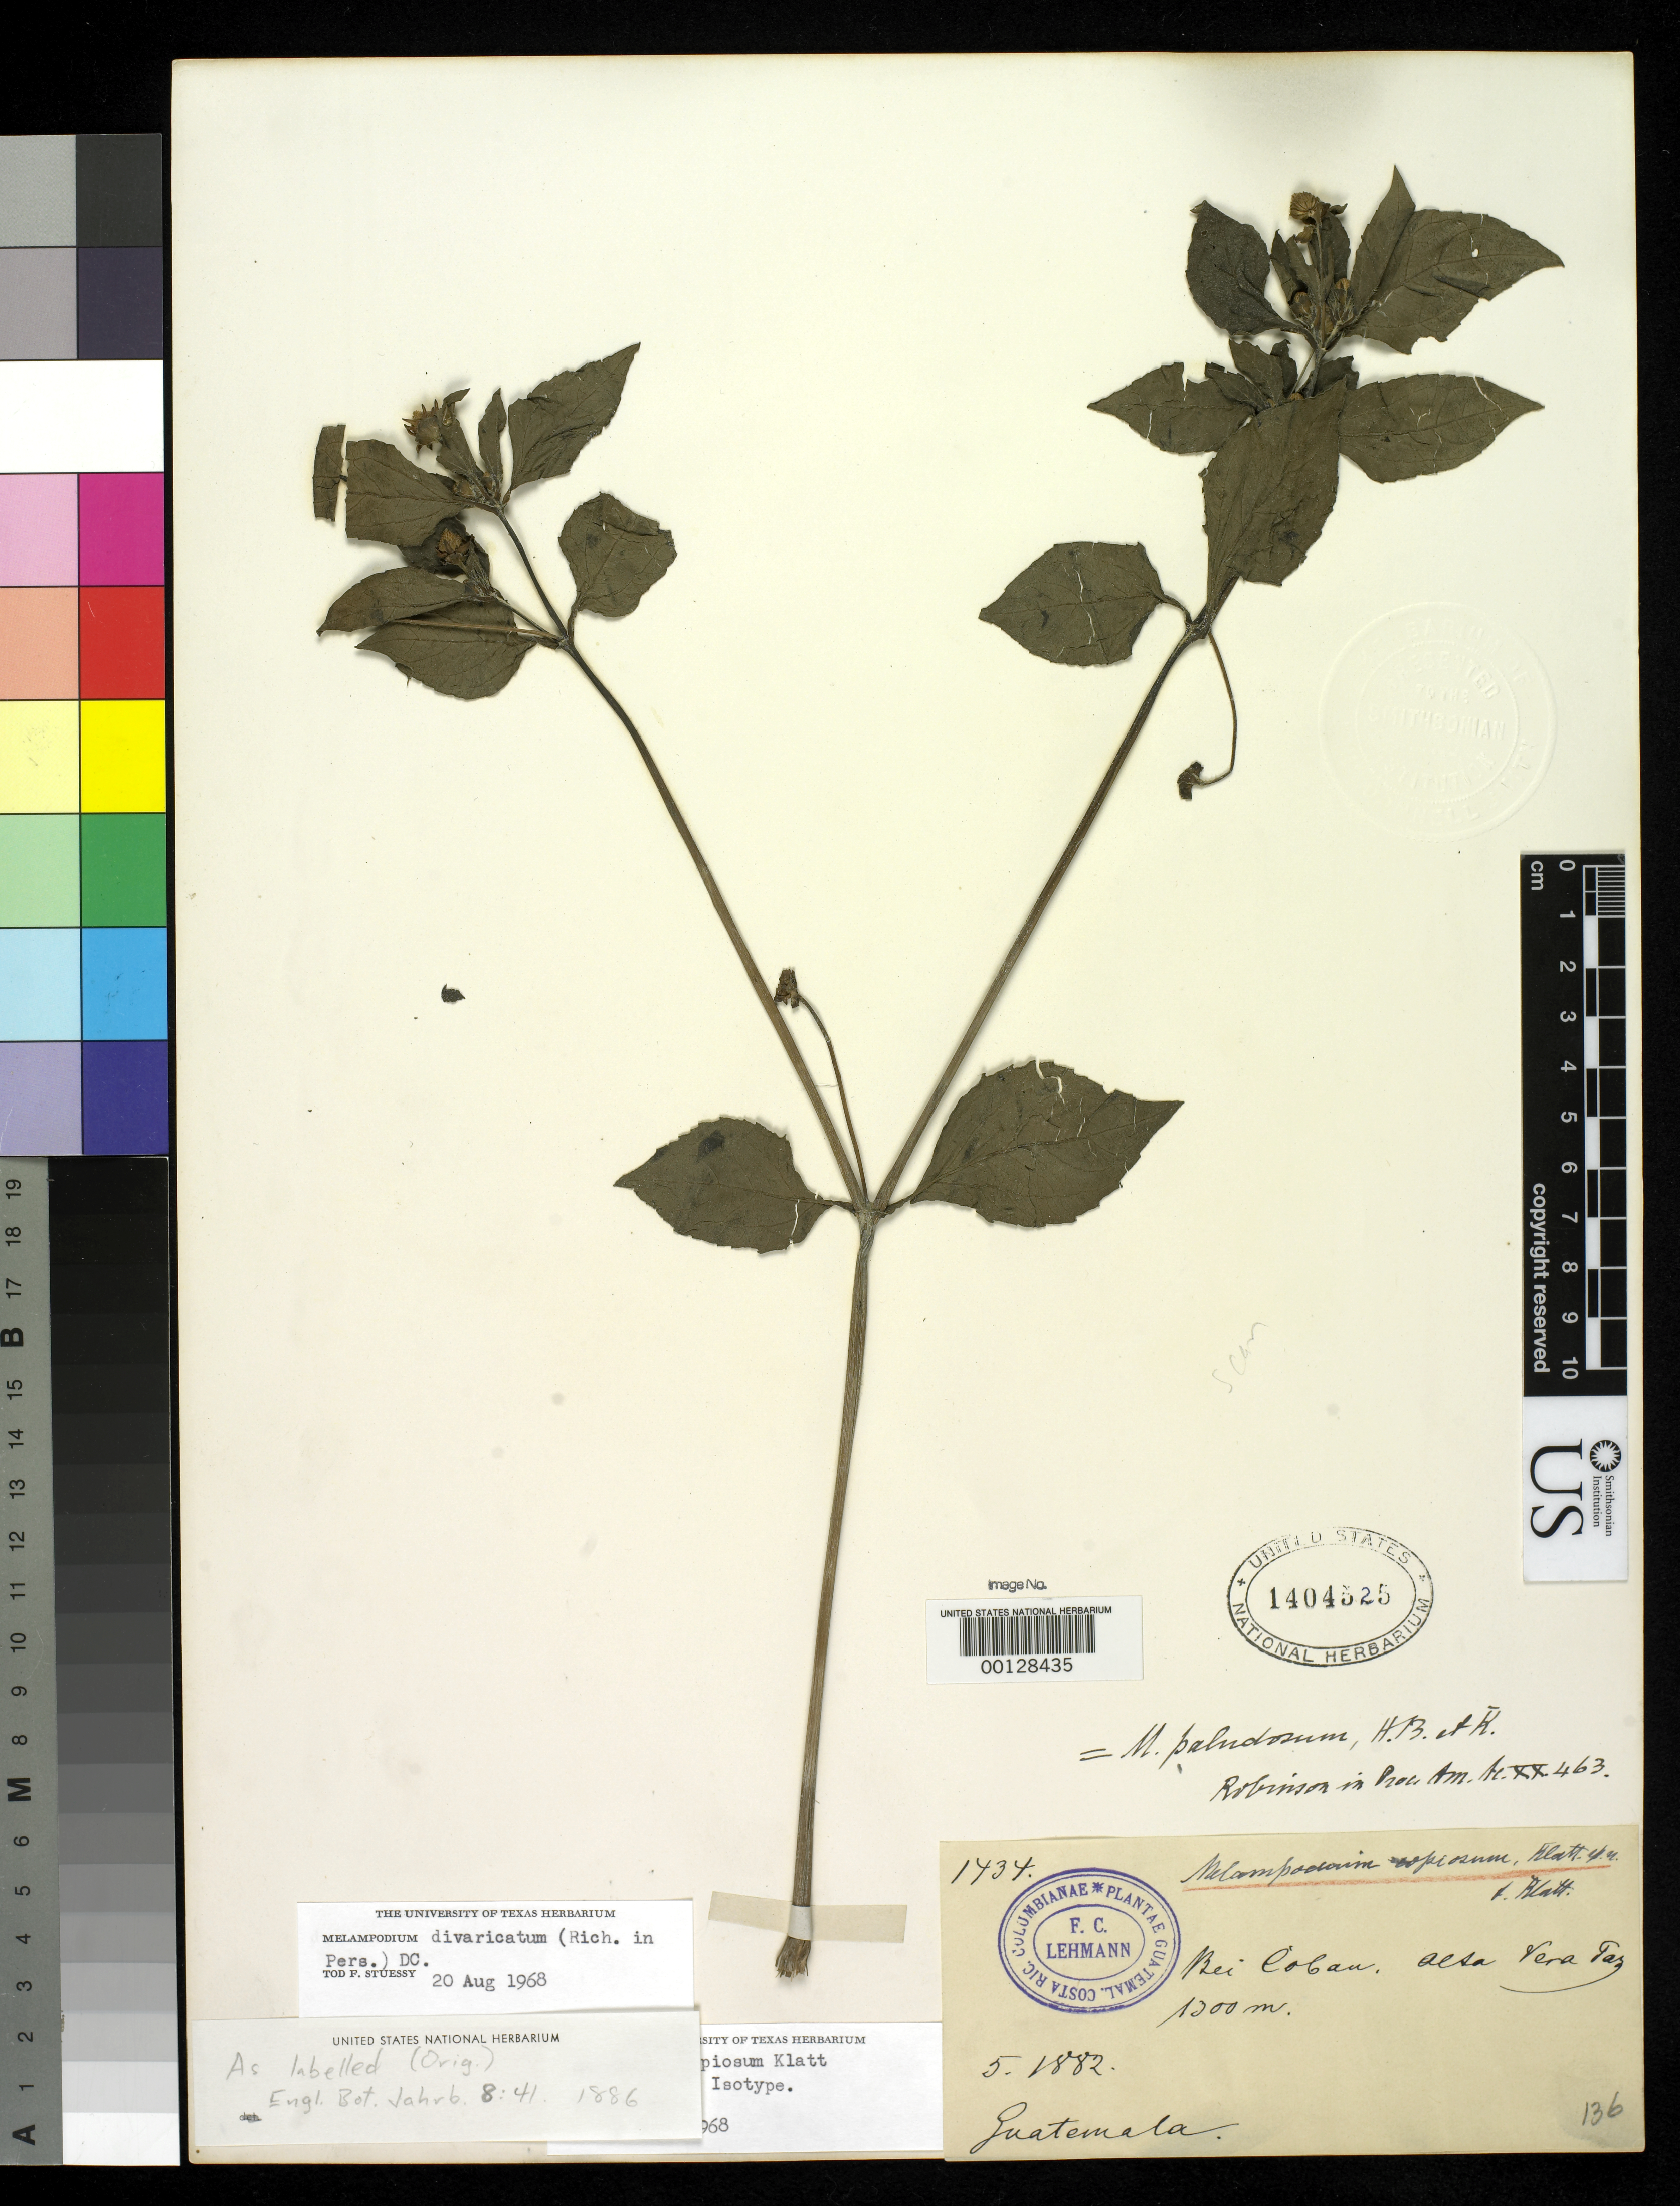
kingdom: Plantae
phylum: Tracheophyta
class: Magnoliopsida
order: Asterales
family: Asteraceae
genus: Melampodium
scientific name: Melampodium copiosum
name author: Klatt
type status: Isotype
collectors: F. W. Klatt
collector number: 1434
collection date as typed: May 1882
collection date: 1882-05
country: Guatemala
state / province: Alta Verapaz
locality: Cobán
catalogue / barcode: US 1404525